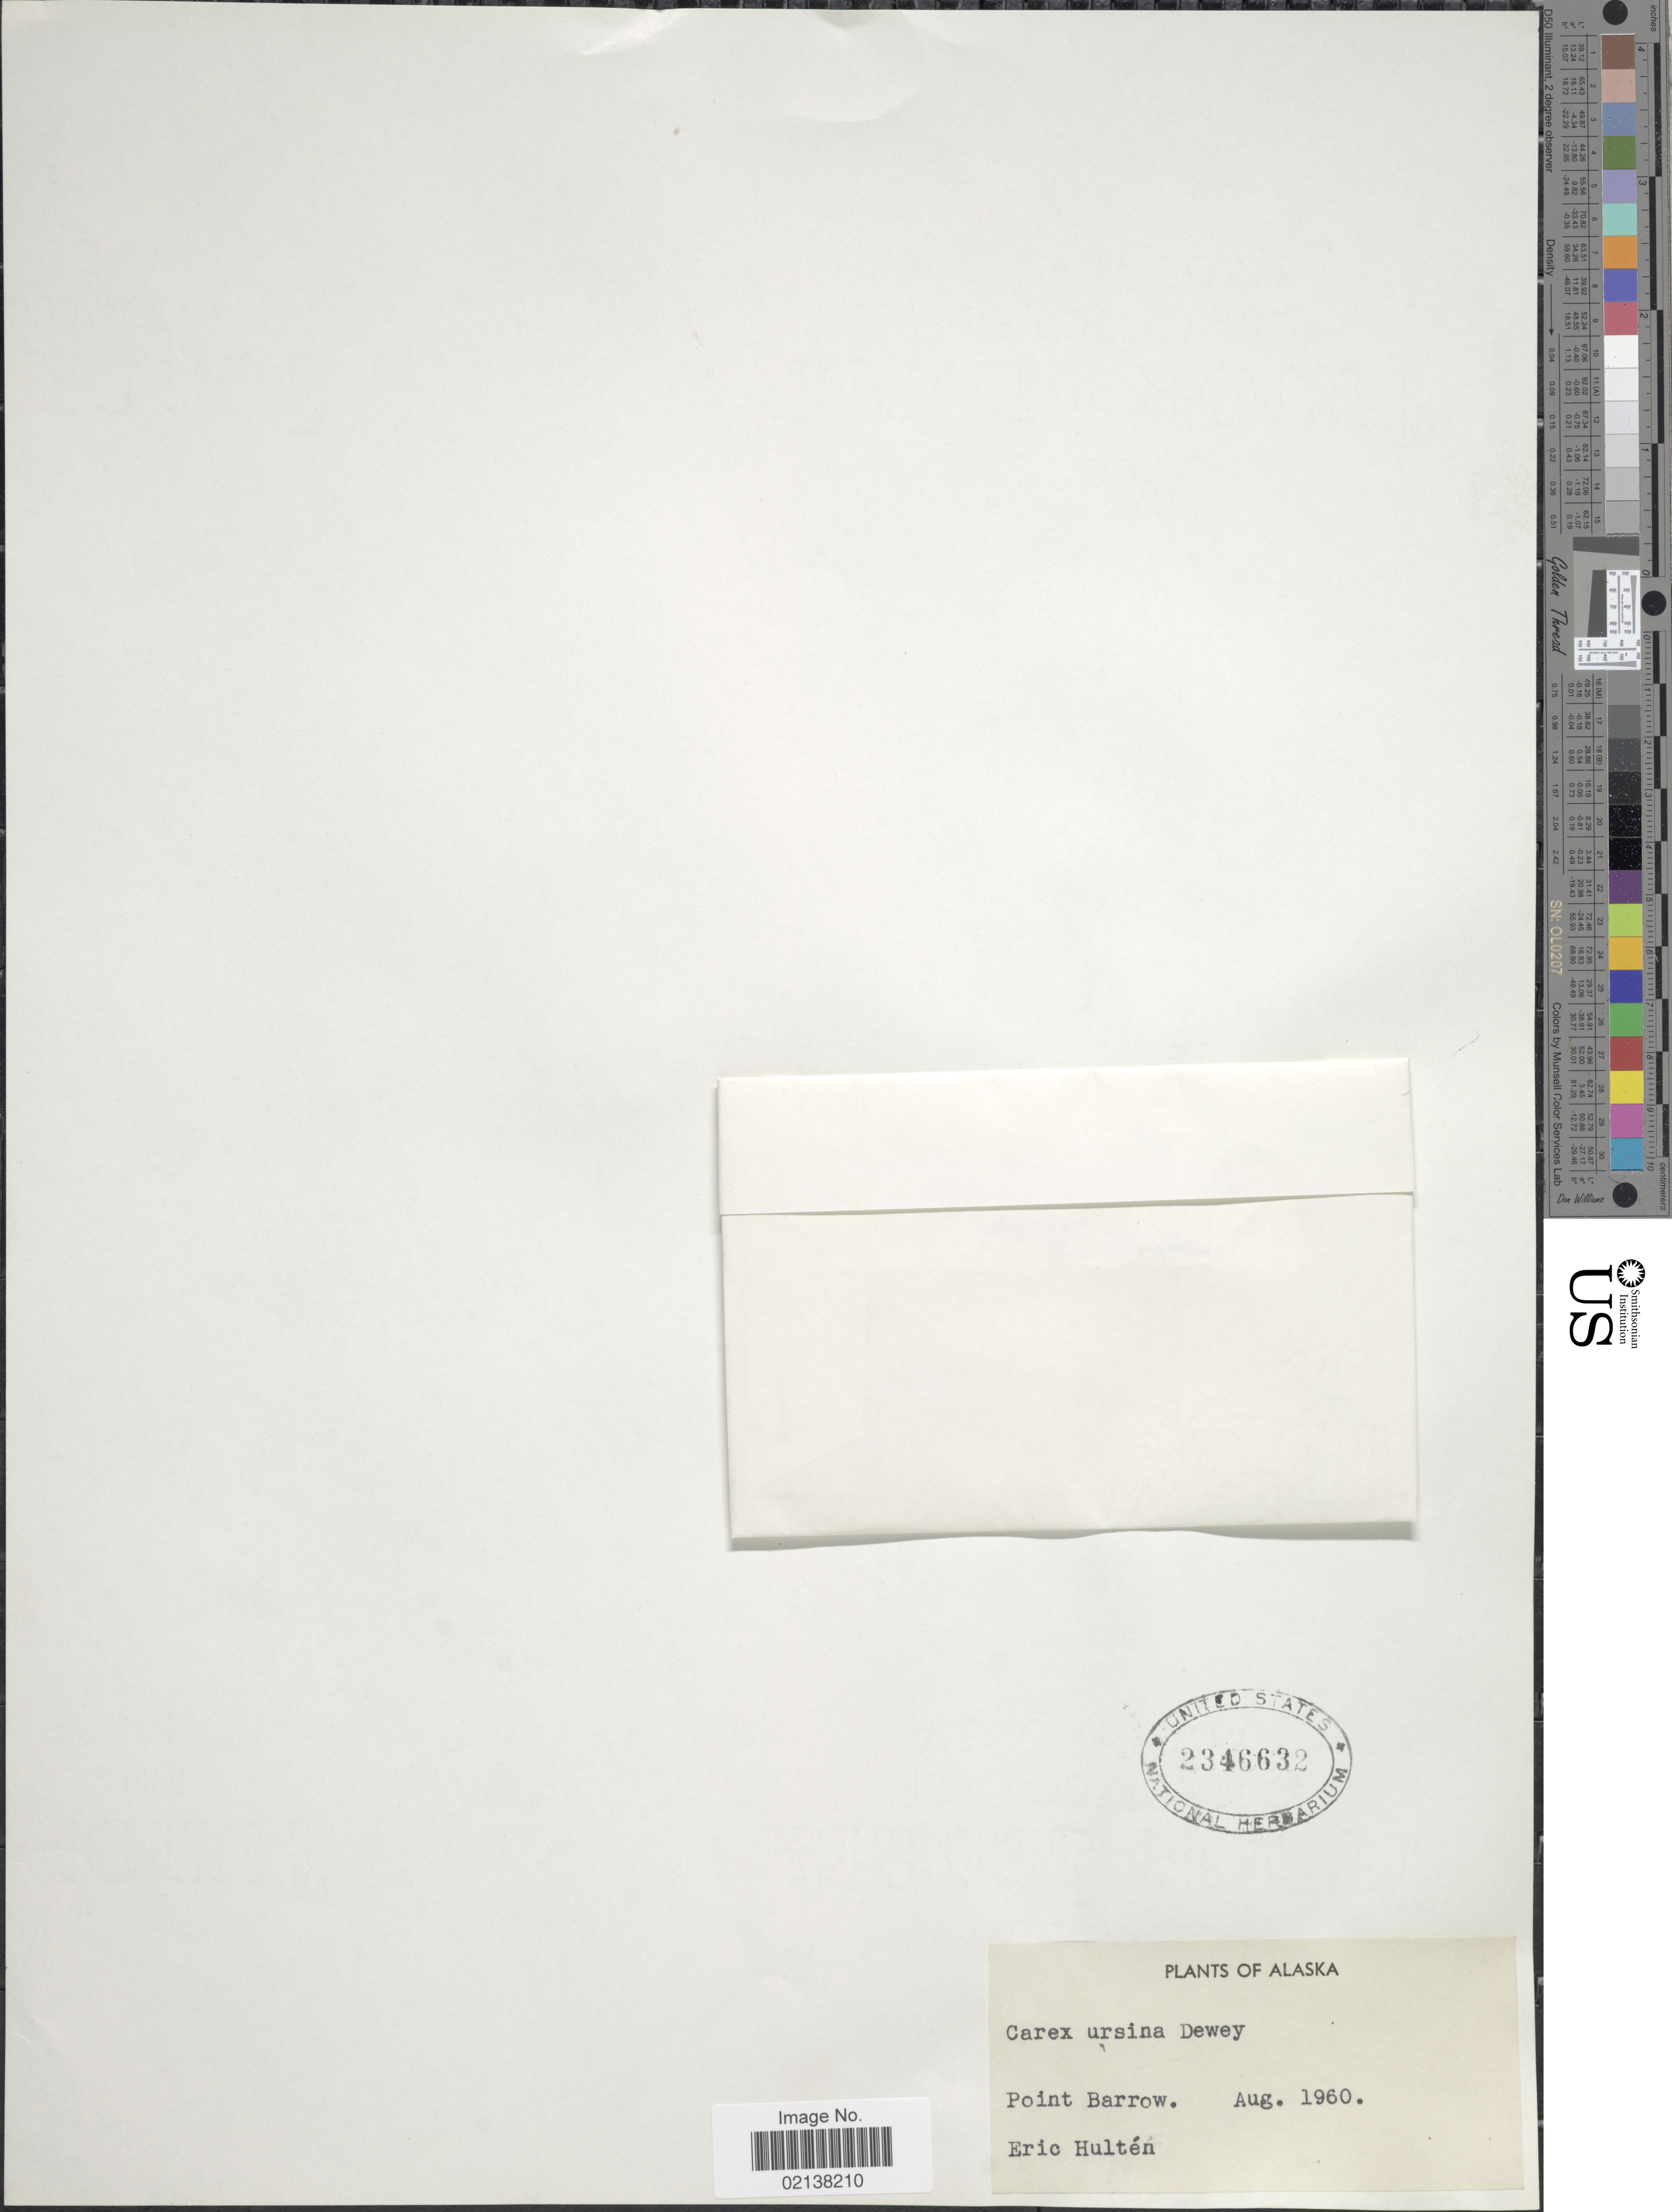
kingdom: Plantae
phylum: Tracheophyta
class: Liliopsida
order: Poales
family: Cyperaceae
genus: Carex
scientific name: Carex ursina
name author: Dewey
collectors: E. G. Hultén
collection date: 1960-08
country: United States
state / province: Alaska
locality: Point Barrow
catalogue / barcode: US 2346632